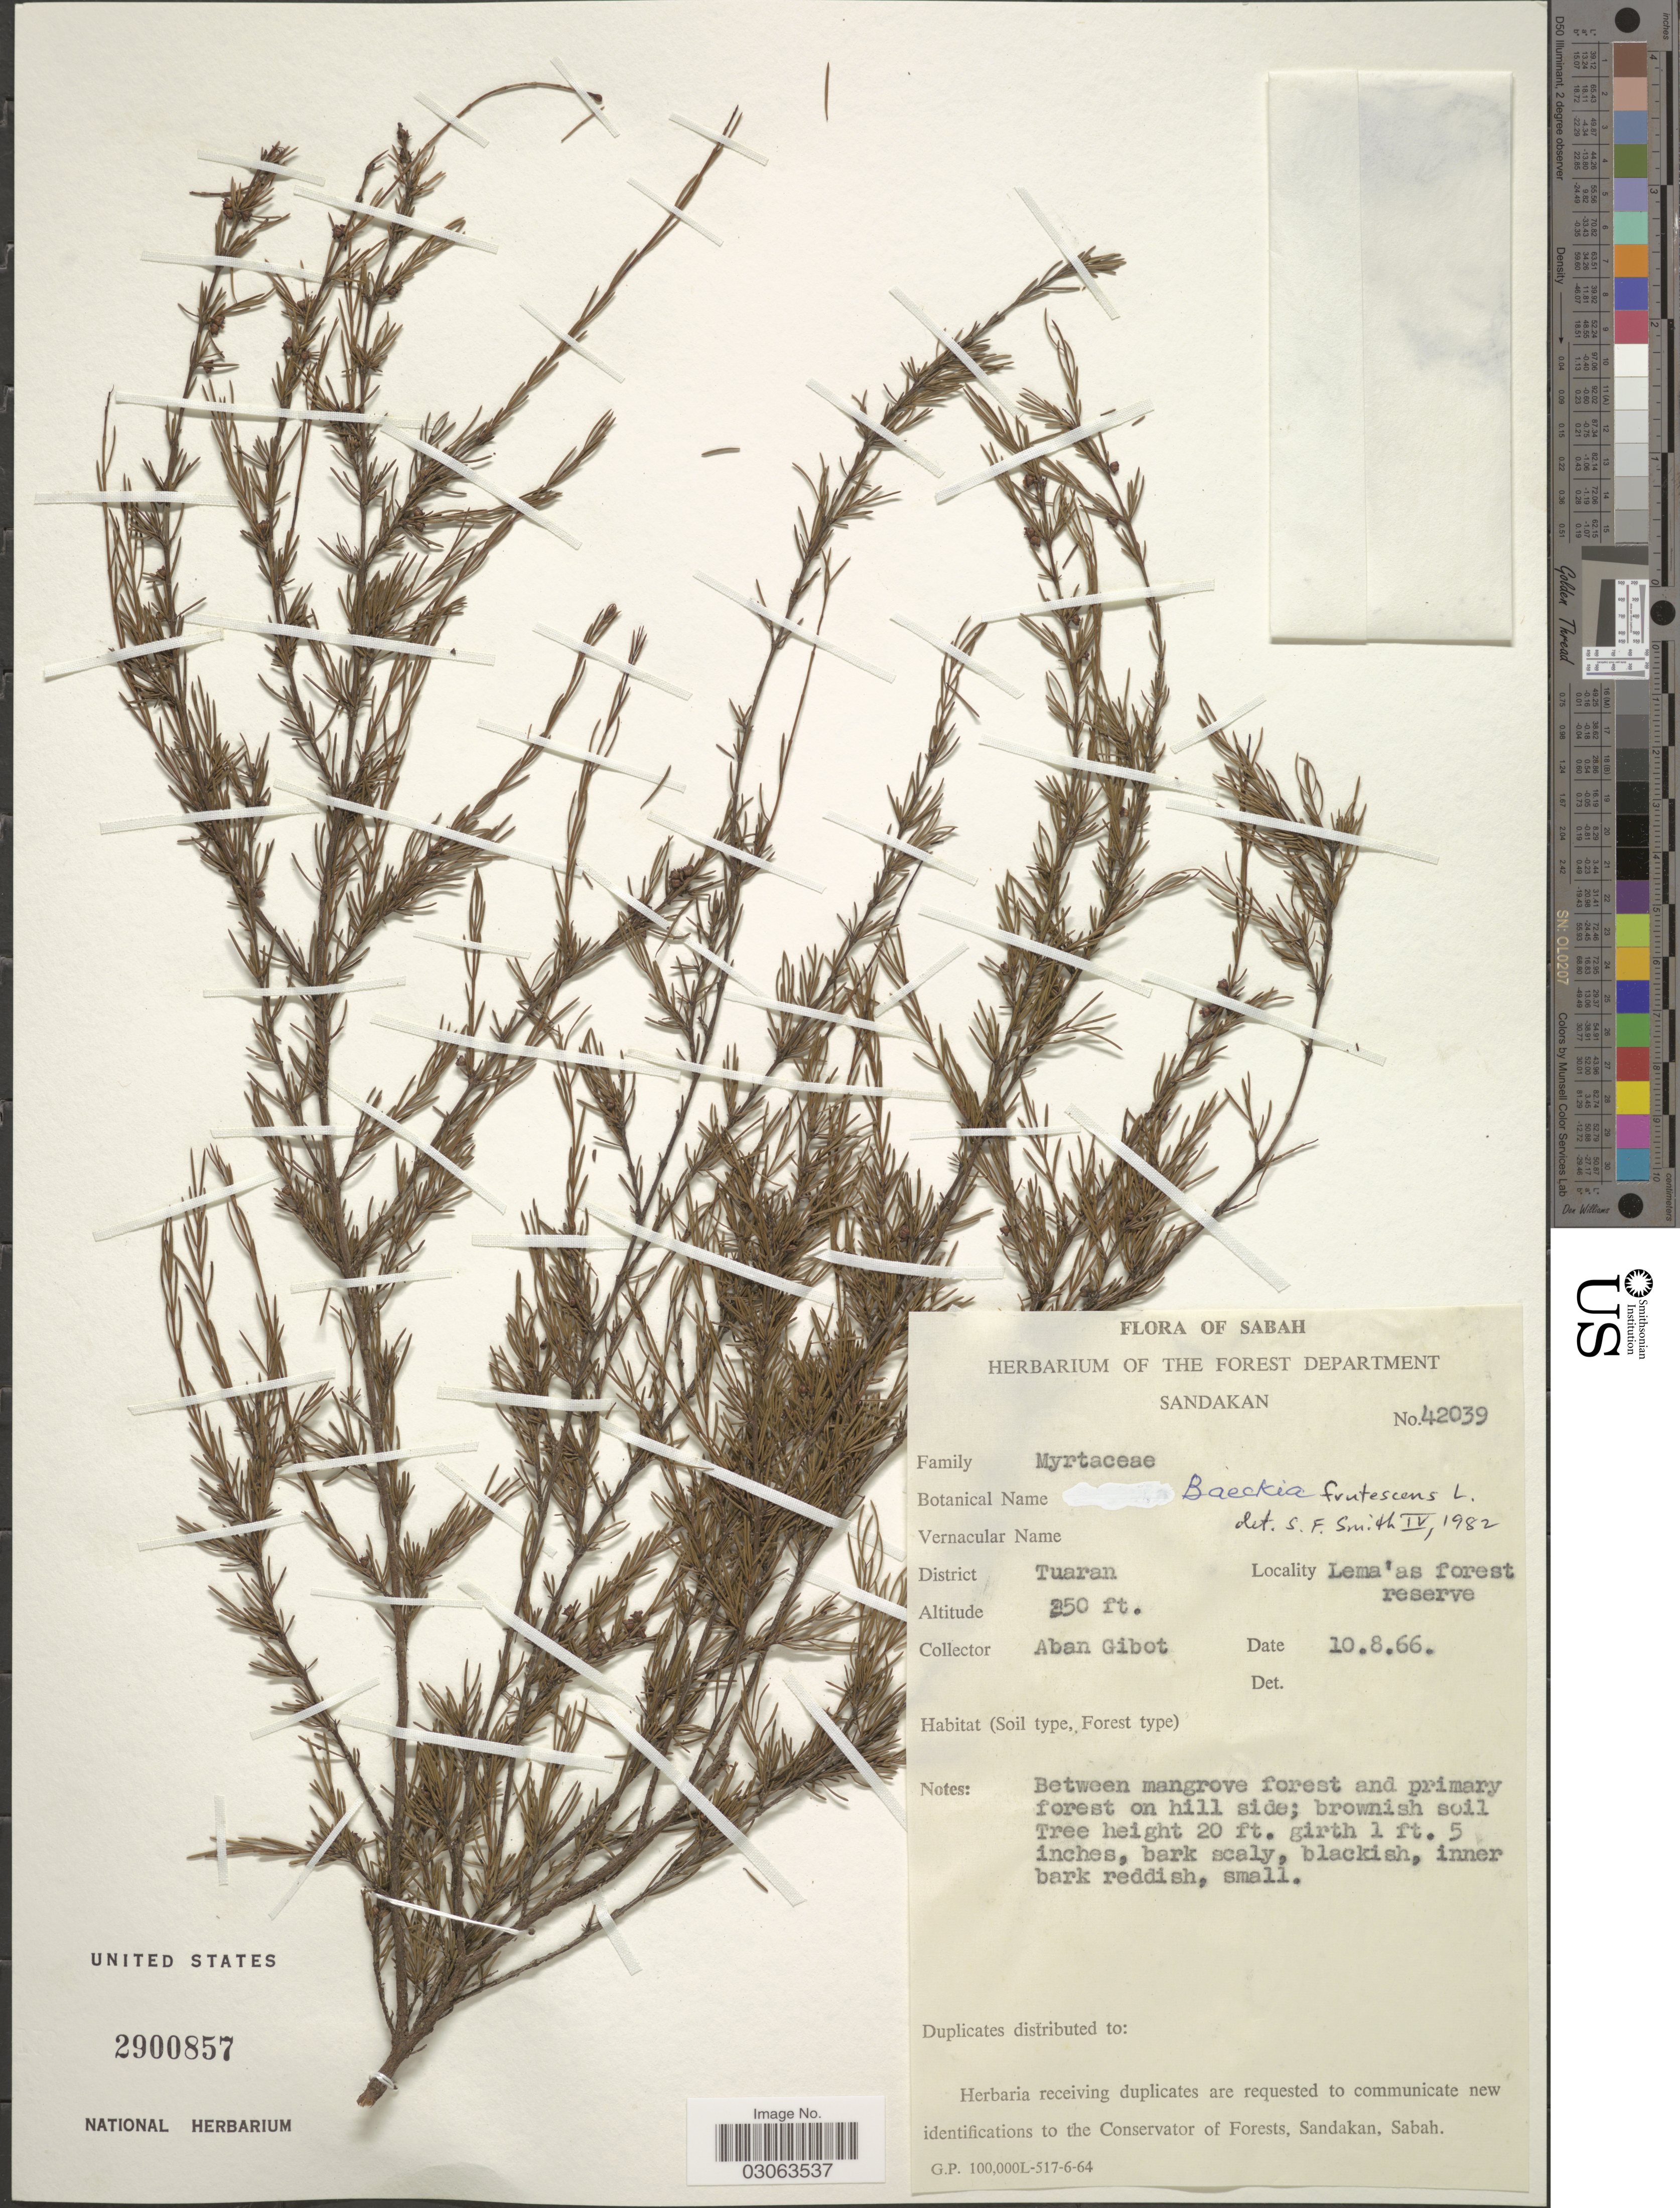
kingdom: Plantae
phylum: Tracheophyta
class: Magnoliopsida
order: Myrtales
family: Myrtaceae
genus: Baeckea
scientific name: Baeckea frutescens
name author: L.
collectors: A. Gibot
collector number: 42039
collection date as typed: Transcribed d/m/y: 10/8/66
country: Malaysia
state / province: Sabah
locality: District Tuaran. Lema'as forest reserve.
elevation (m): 76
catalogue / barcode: US 2900857